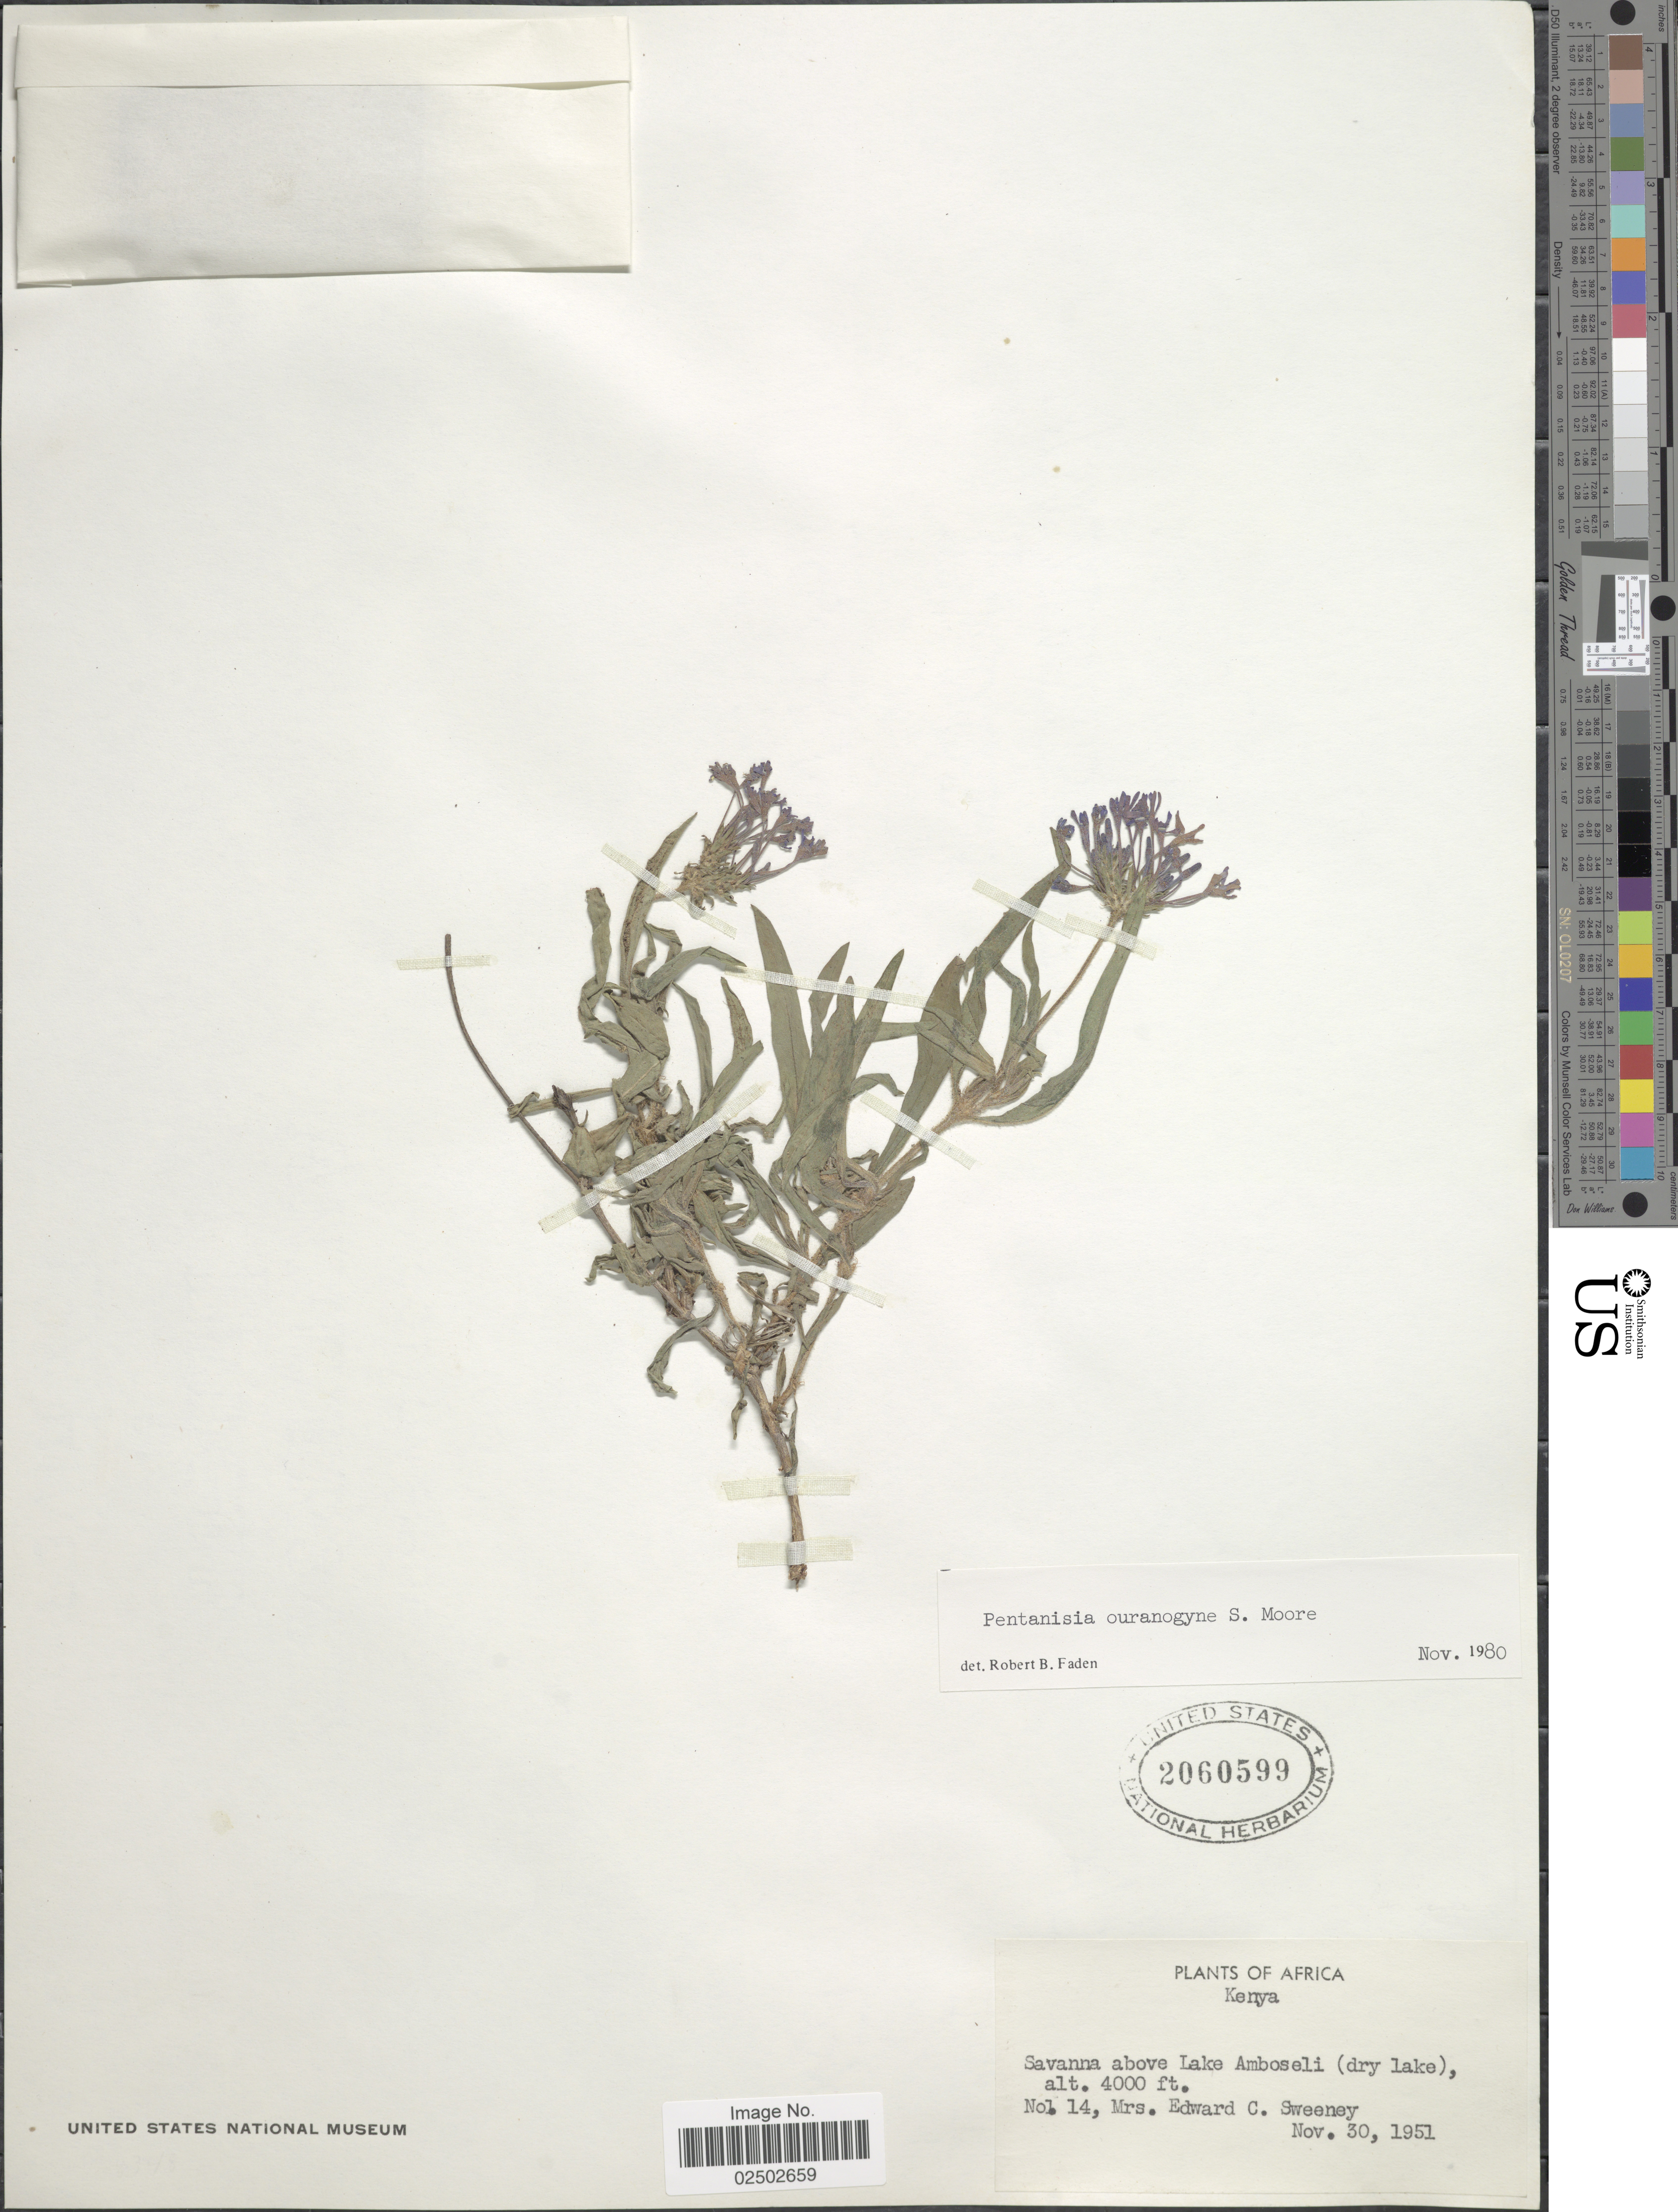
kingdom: Plantae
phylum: Tracheophyta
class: Magnoliopsida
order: Gentianales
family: Rubiaceae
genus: Pentanisia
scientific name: Pentanisia ouranogyne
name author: S. Moore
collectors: E. Sweeney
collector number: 14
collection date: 1951-11-30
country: Kenya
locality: Above Lake Amboseli (dry lake)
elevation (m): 1219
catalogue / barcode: US 2060599